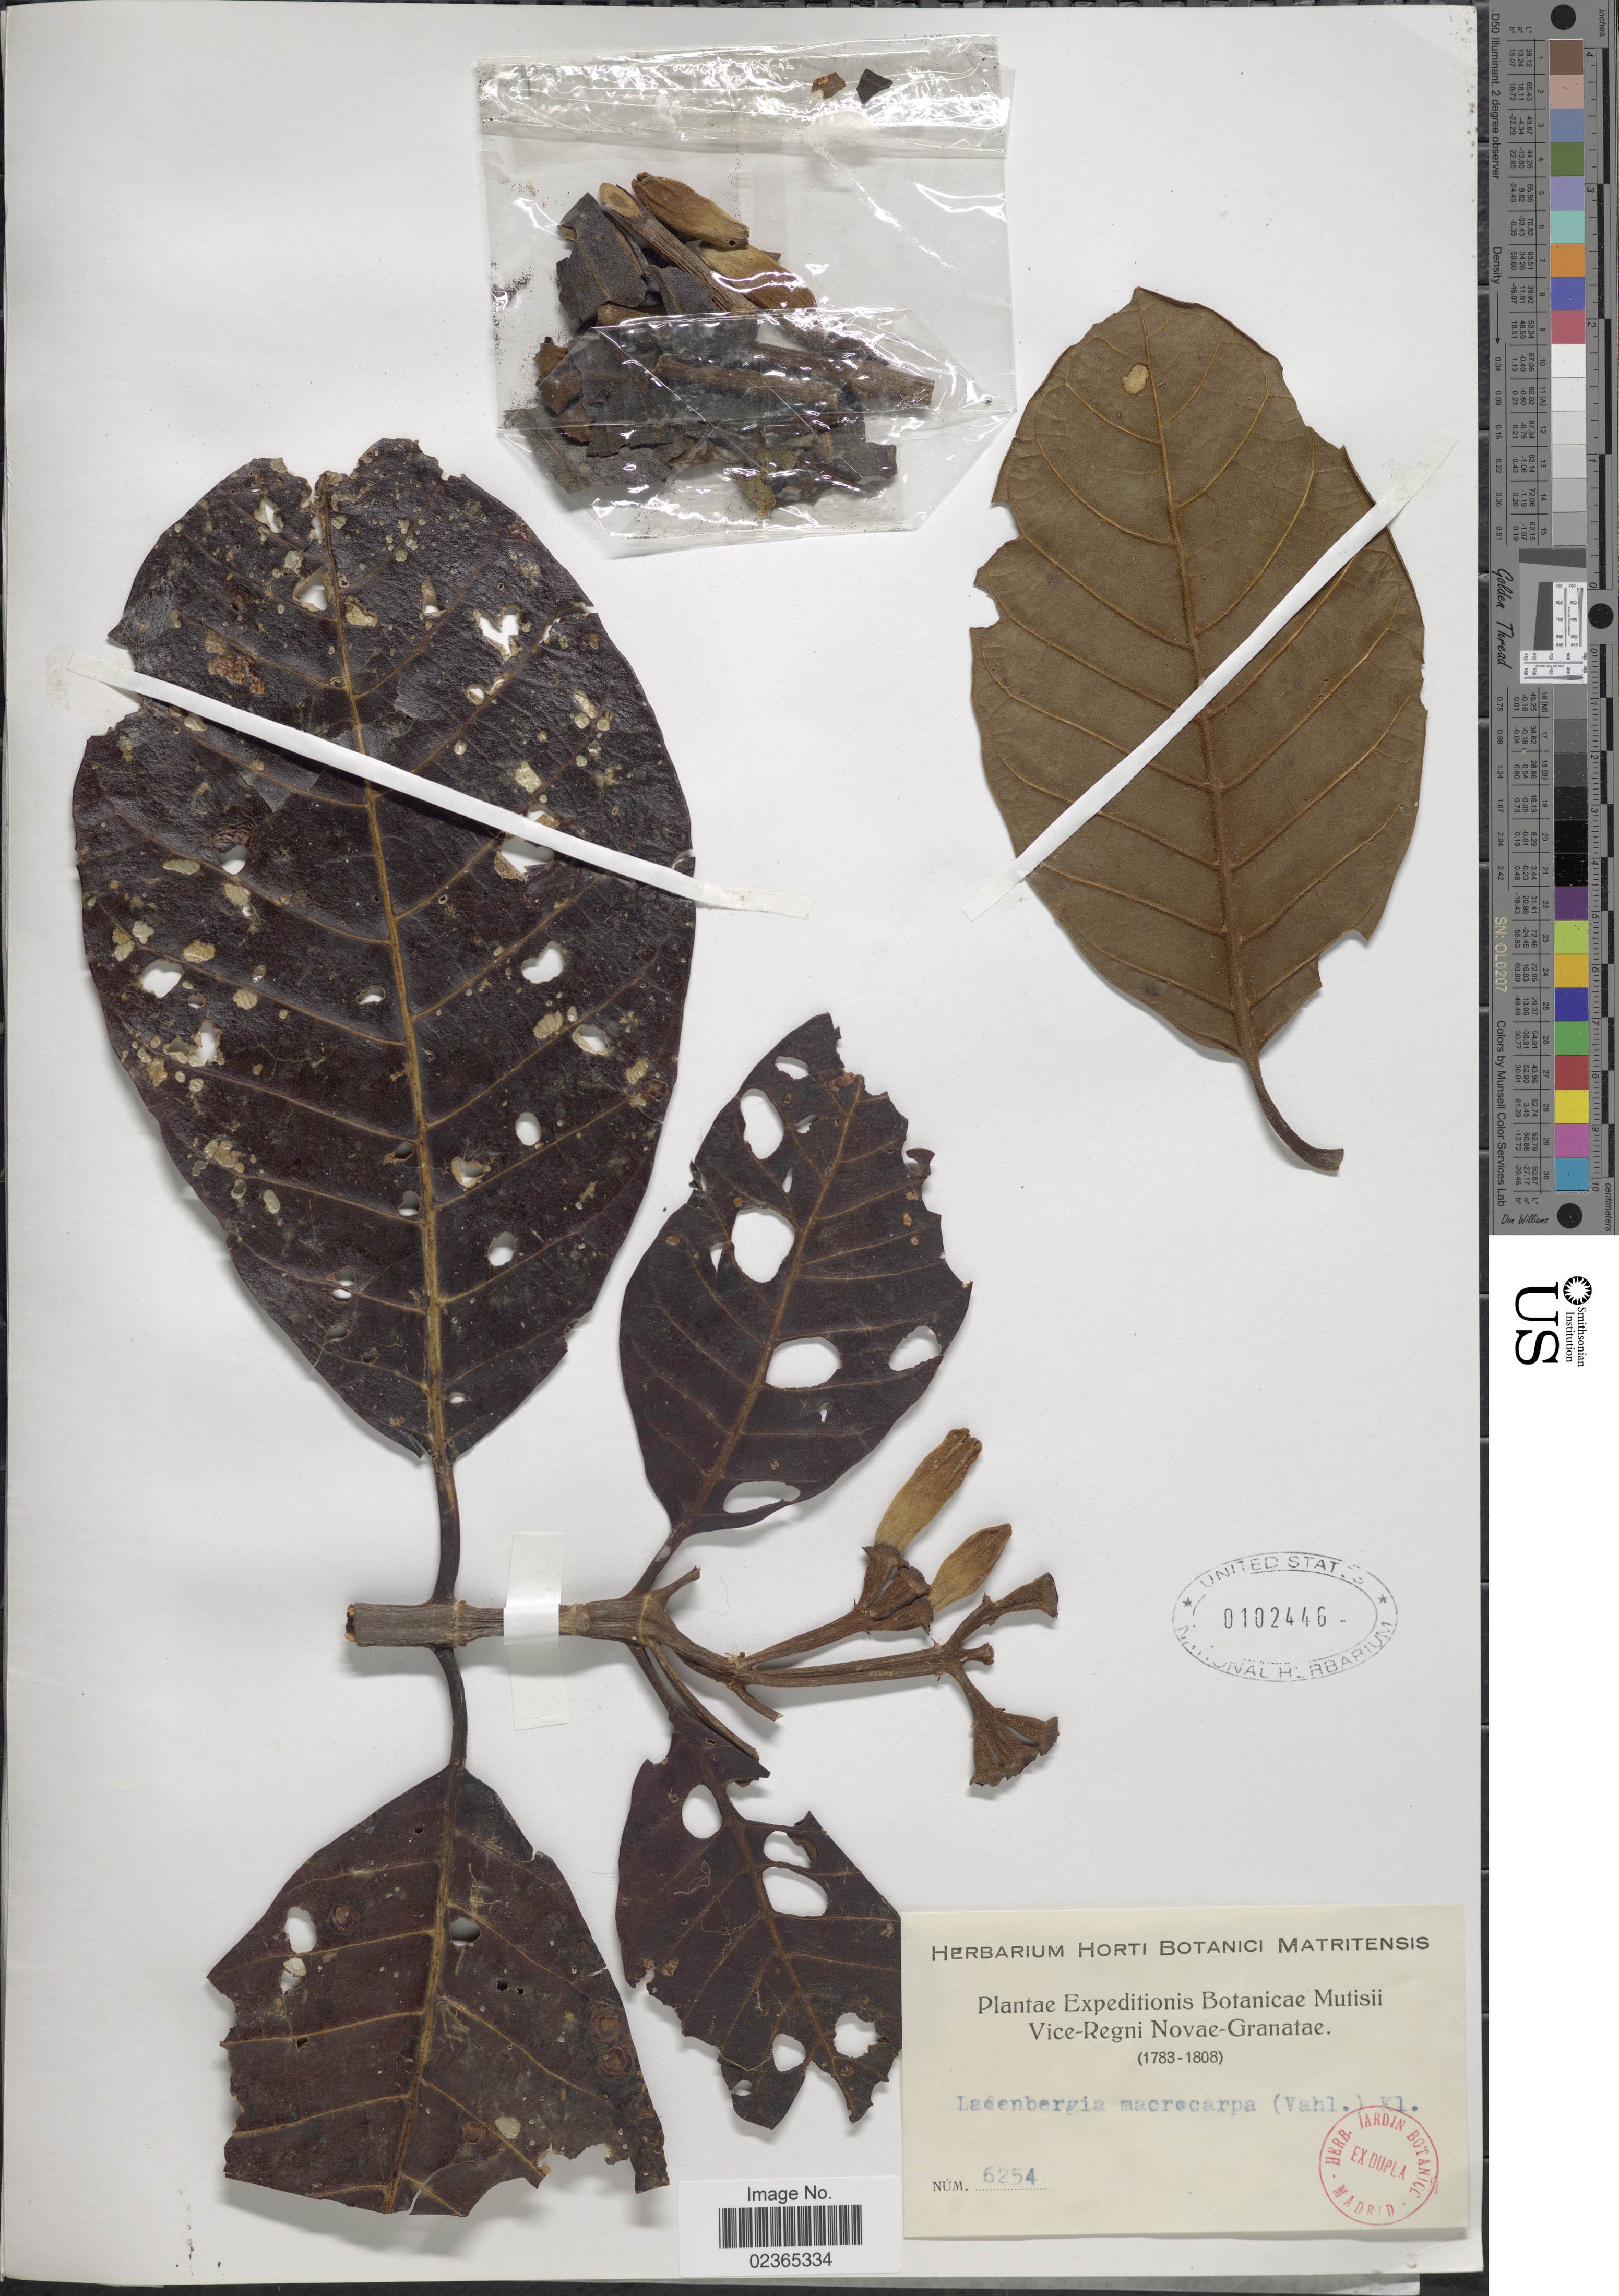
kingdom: Plantae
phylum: Tracheophyta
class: Magnoliopsida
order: Gentianales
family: Rubiaceae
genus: Ladenbergia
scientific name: Ladenbergia macrocarpa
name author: (Vahl) Klotzsch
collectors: ex herb. Horti Botanici Matritensis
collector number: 6254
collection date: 1783/1808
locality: Botanicae Mutisii Vice-Regni Novae-Granatae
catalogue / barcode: US 102446